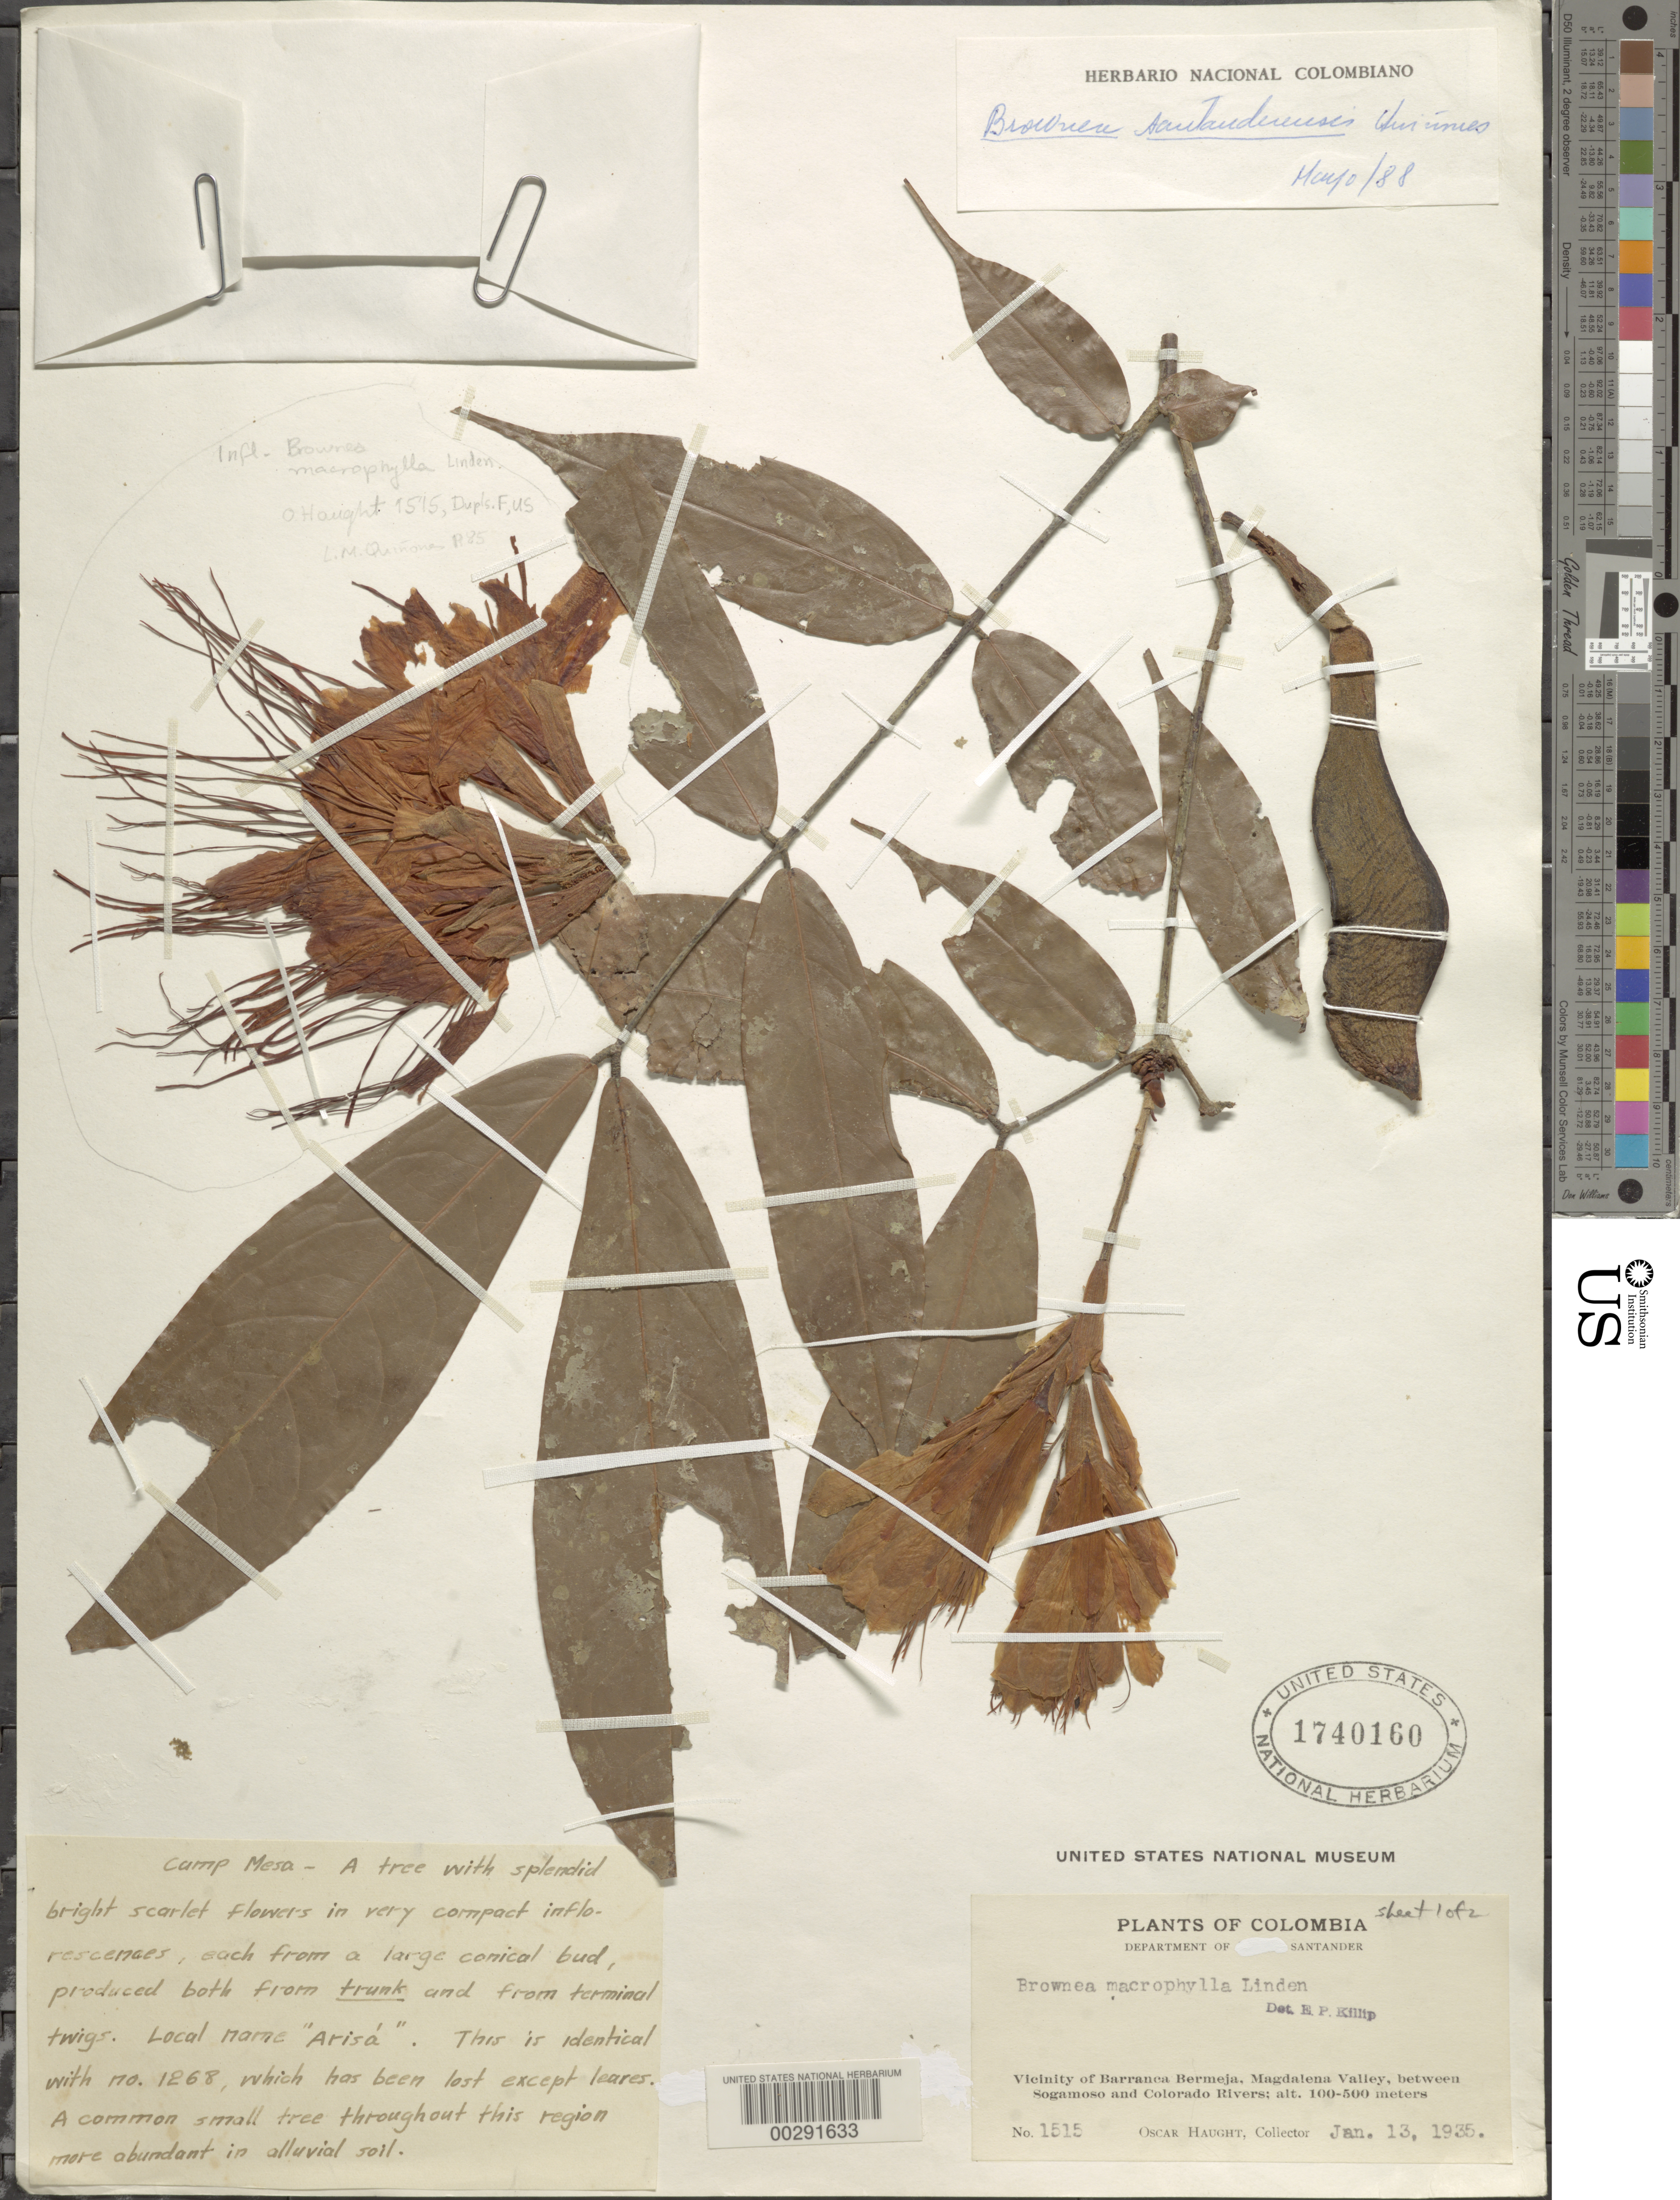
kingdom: Plantae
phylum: Tracheophyta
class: Magnoliopsida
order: Fabales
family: Fabaceae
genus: Brownea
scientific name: Brownea santanderensis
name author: Quiñones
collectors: O. L. Haught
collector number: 1515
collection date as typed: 13 Jan 1935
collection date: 1935-01-13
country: Colombia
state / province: Santander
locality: Camp Mesa; vicinity of Barrancabermeja, Magdalena Valley, between Sogamoso and Colorado Rivers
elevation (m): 100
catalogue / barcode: US 1740160